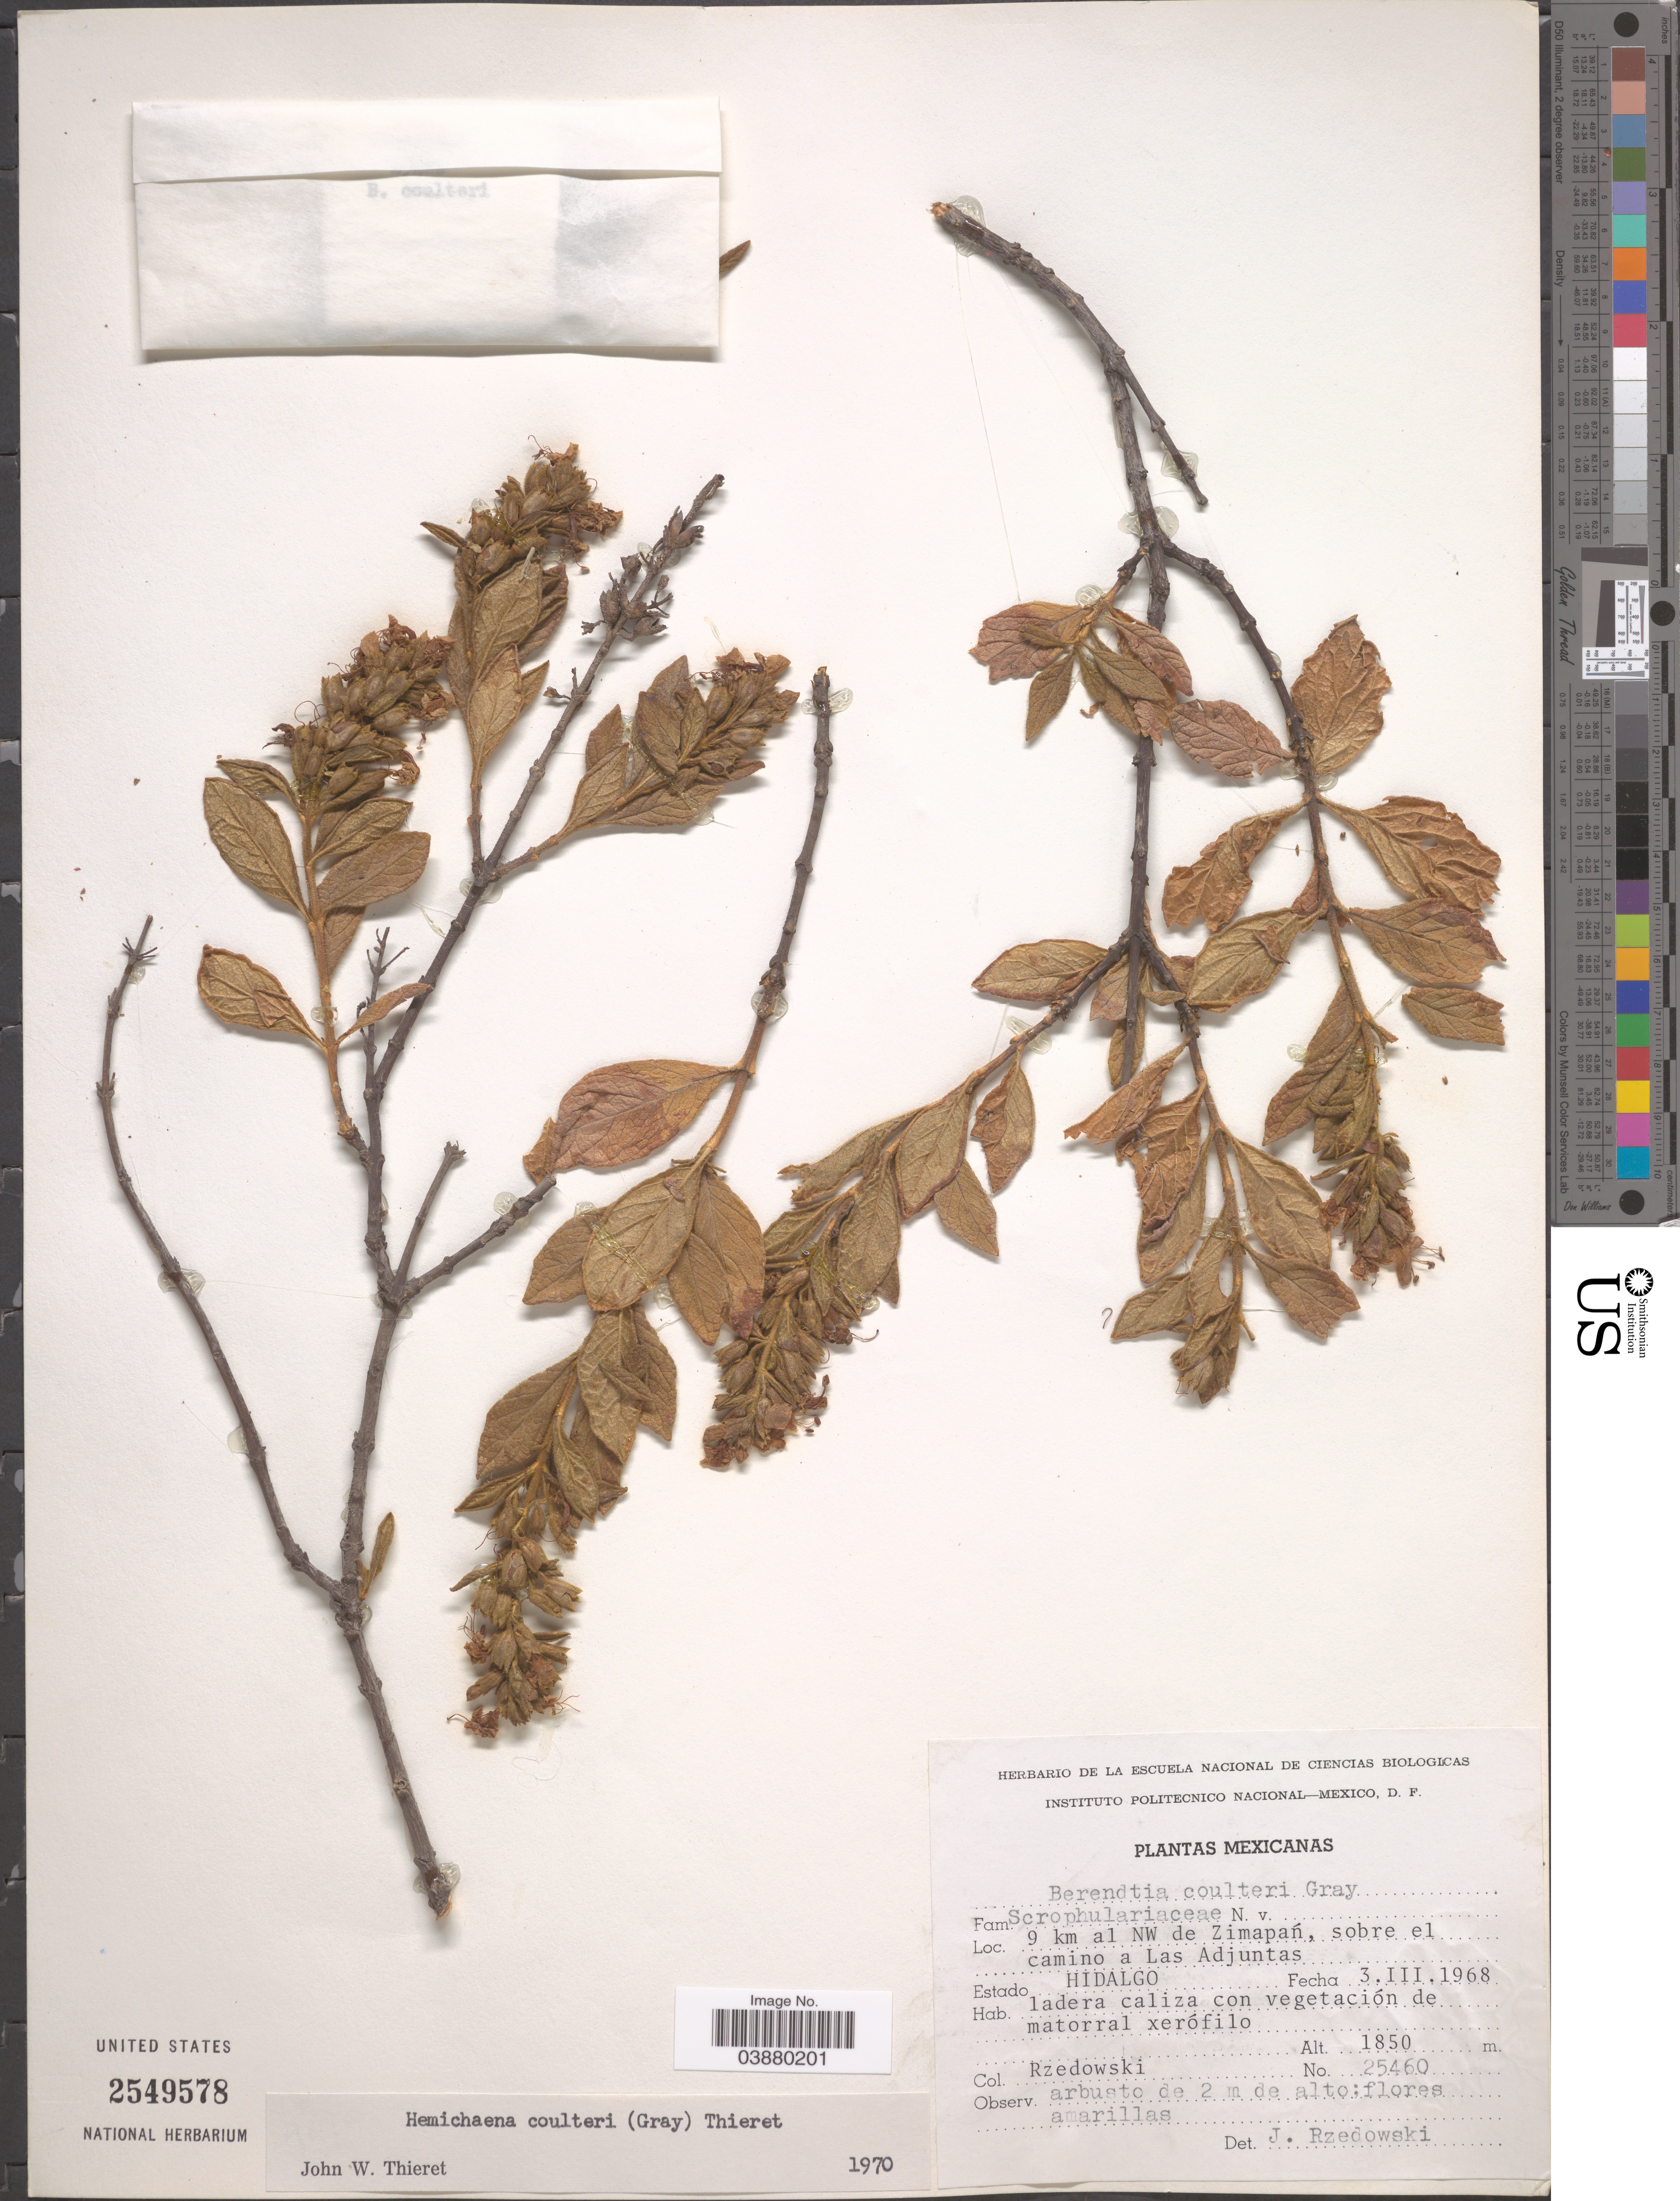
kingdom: Plantae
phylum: Tracheophyta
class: Magnoliopsida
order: Lamiales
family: Phrymaceae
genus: Hemichaena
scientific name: Hemichaena coulteri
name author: (A. Gray) Thieret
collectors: Rzedowski, --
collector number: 25460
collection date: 1968-03-03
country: Mexico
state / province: Hidalgo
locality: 9 km al NW de Zimapán, sobre el camino a Las Adjuntas.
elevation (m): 1850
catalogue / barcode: US 2549578